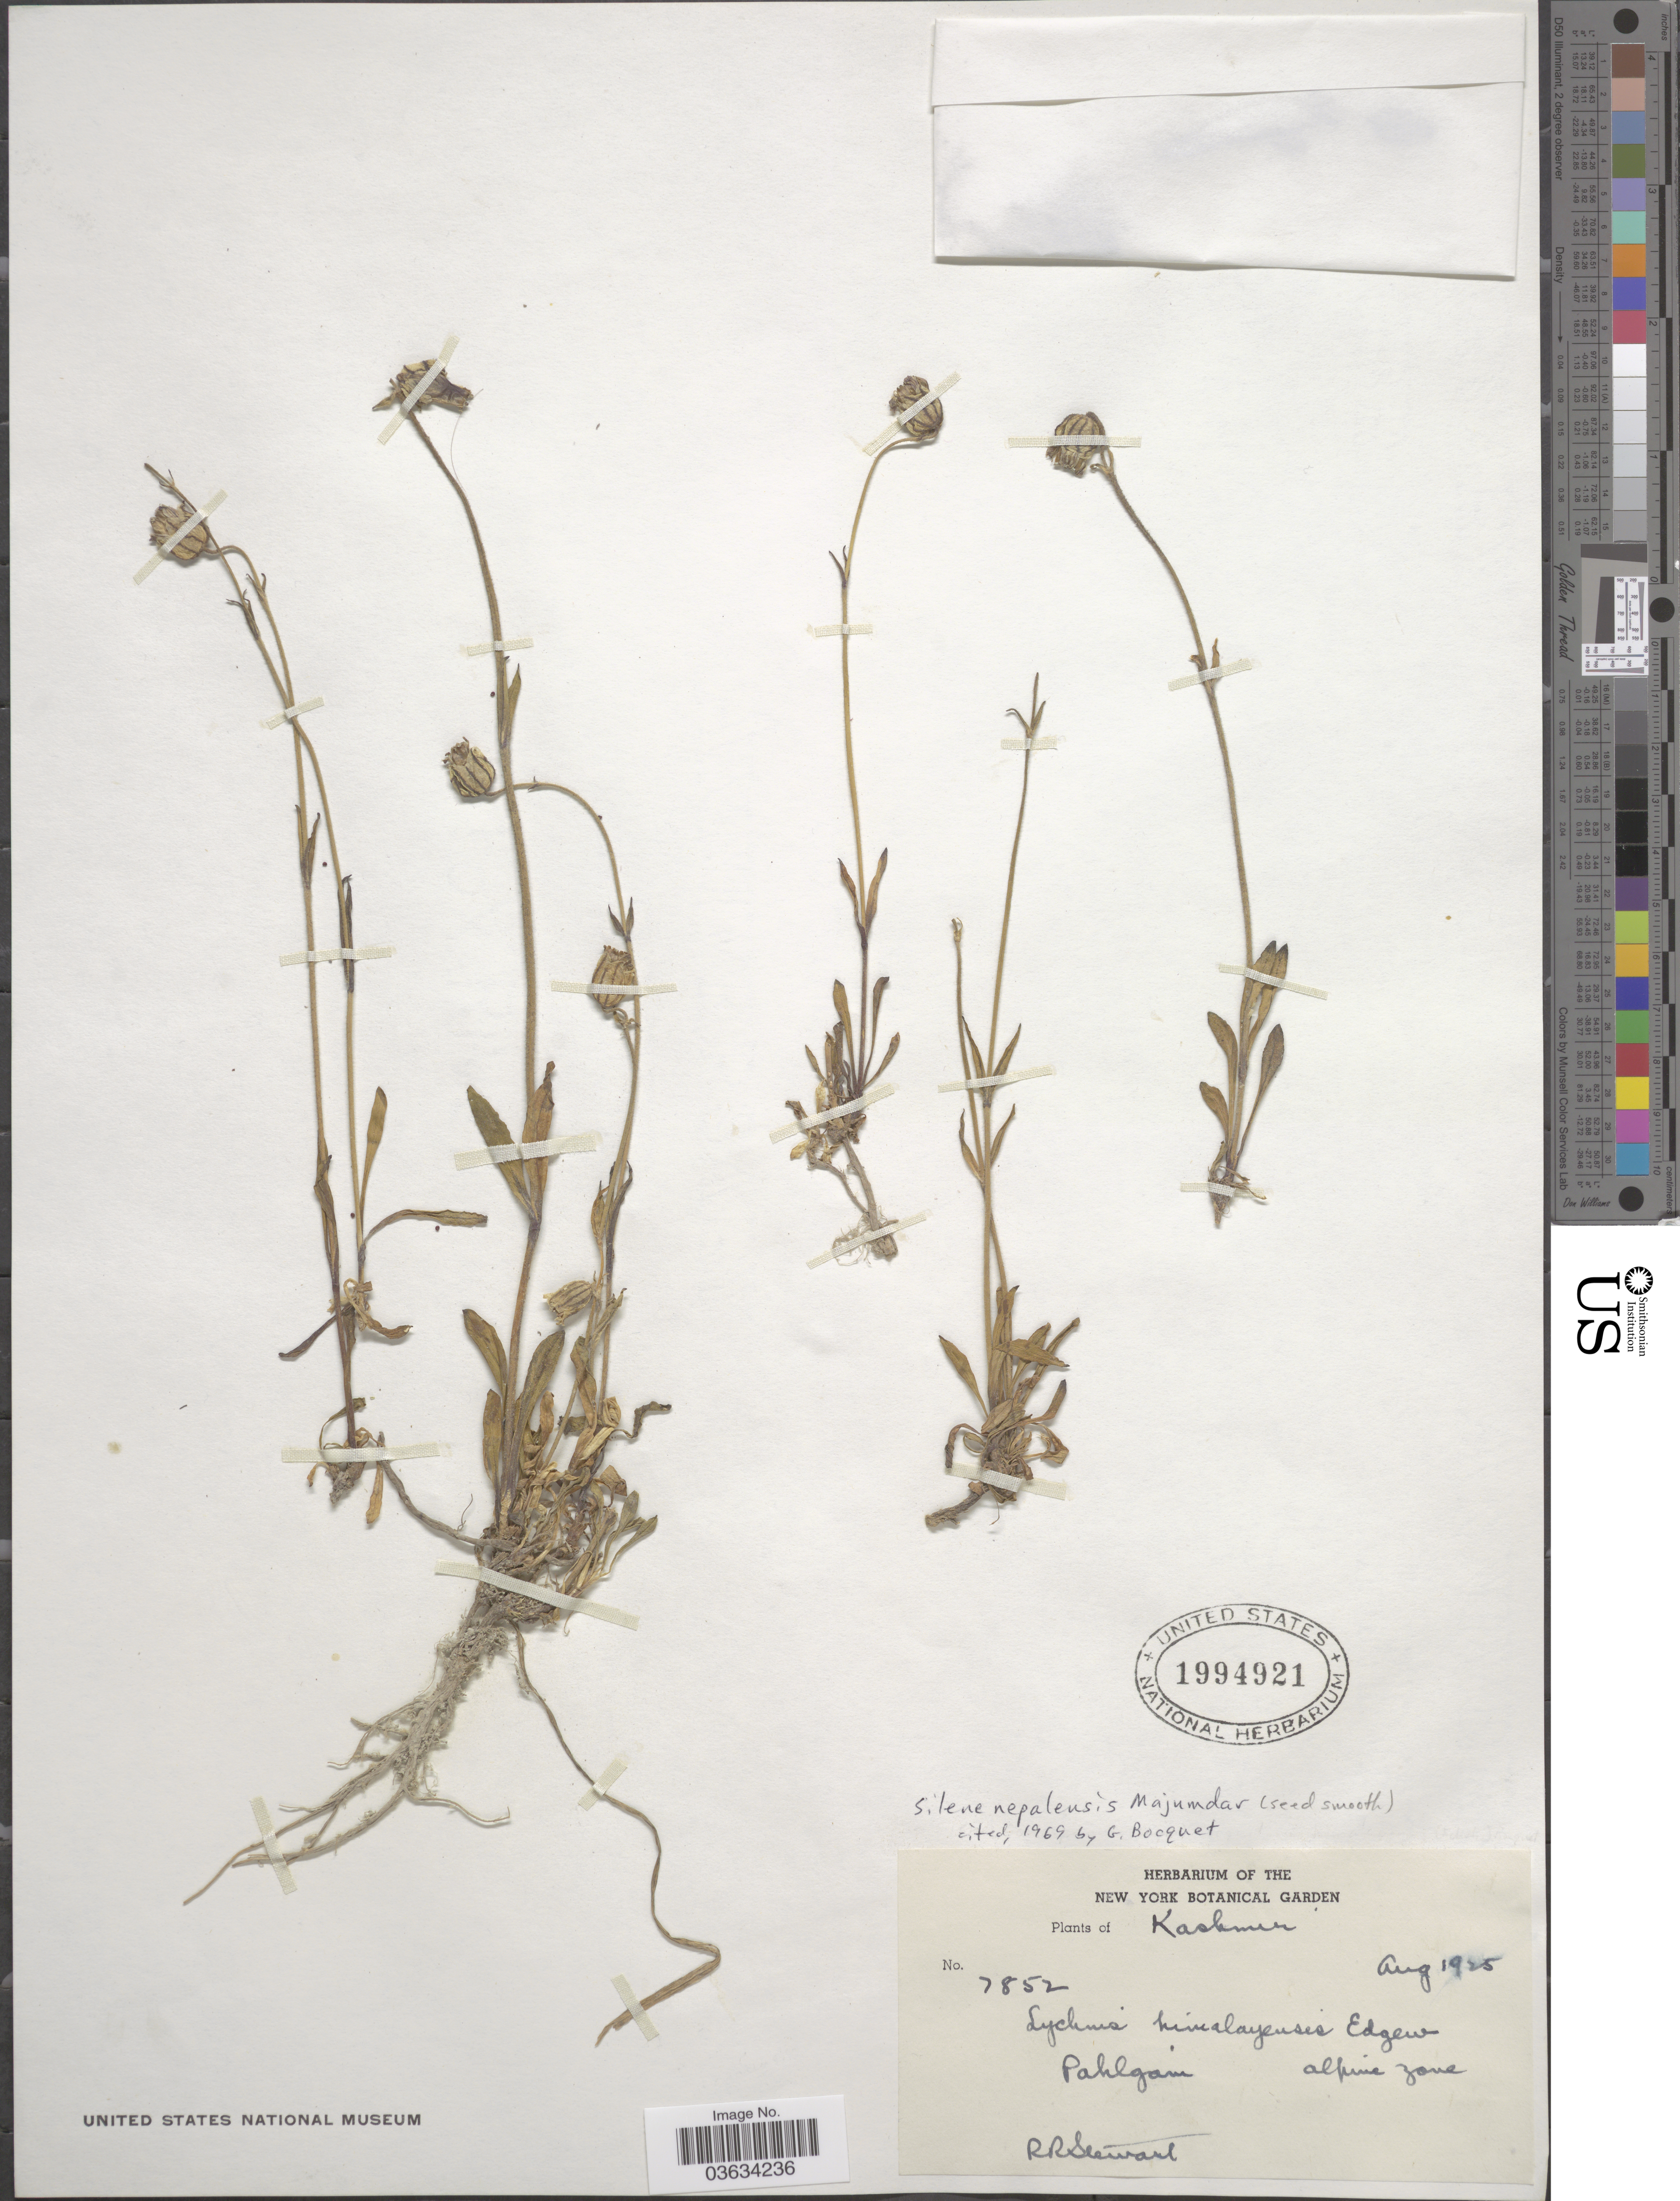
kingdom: Plantae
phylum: Tracheophyta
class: Magnoliopsida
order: Caryophyllales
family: Caryophyllaceae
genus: Silene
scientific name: Silene nepalensis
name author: R.B. Majumder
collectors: R. Stewart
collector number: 7852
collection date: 1925-08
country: India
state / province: Jammu and Kashmir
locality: Kashmir. Pahlgam. Alpine zone.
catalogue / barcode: US 1994921